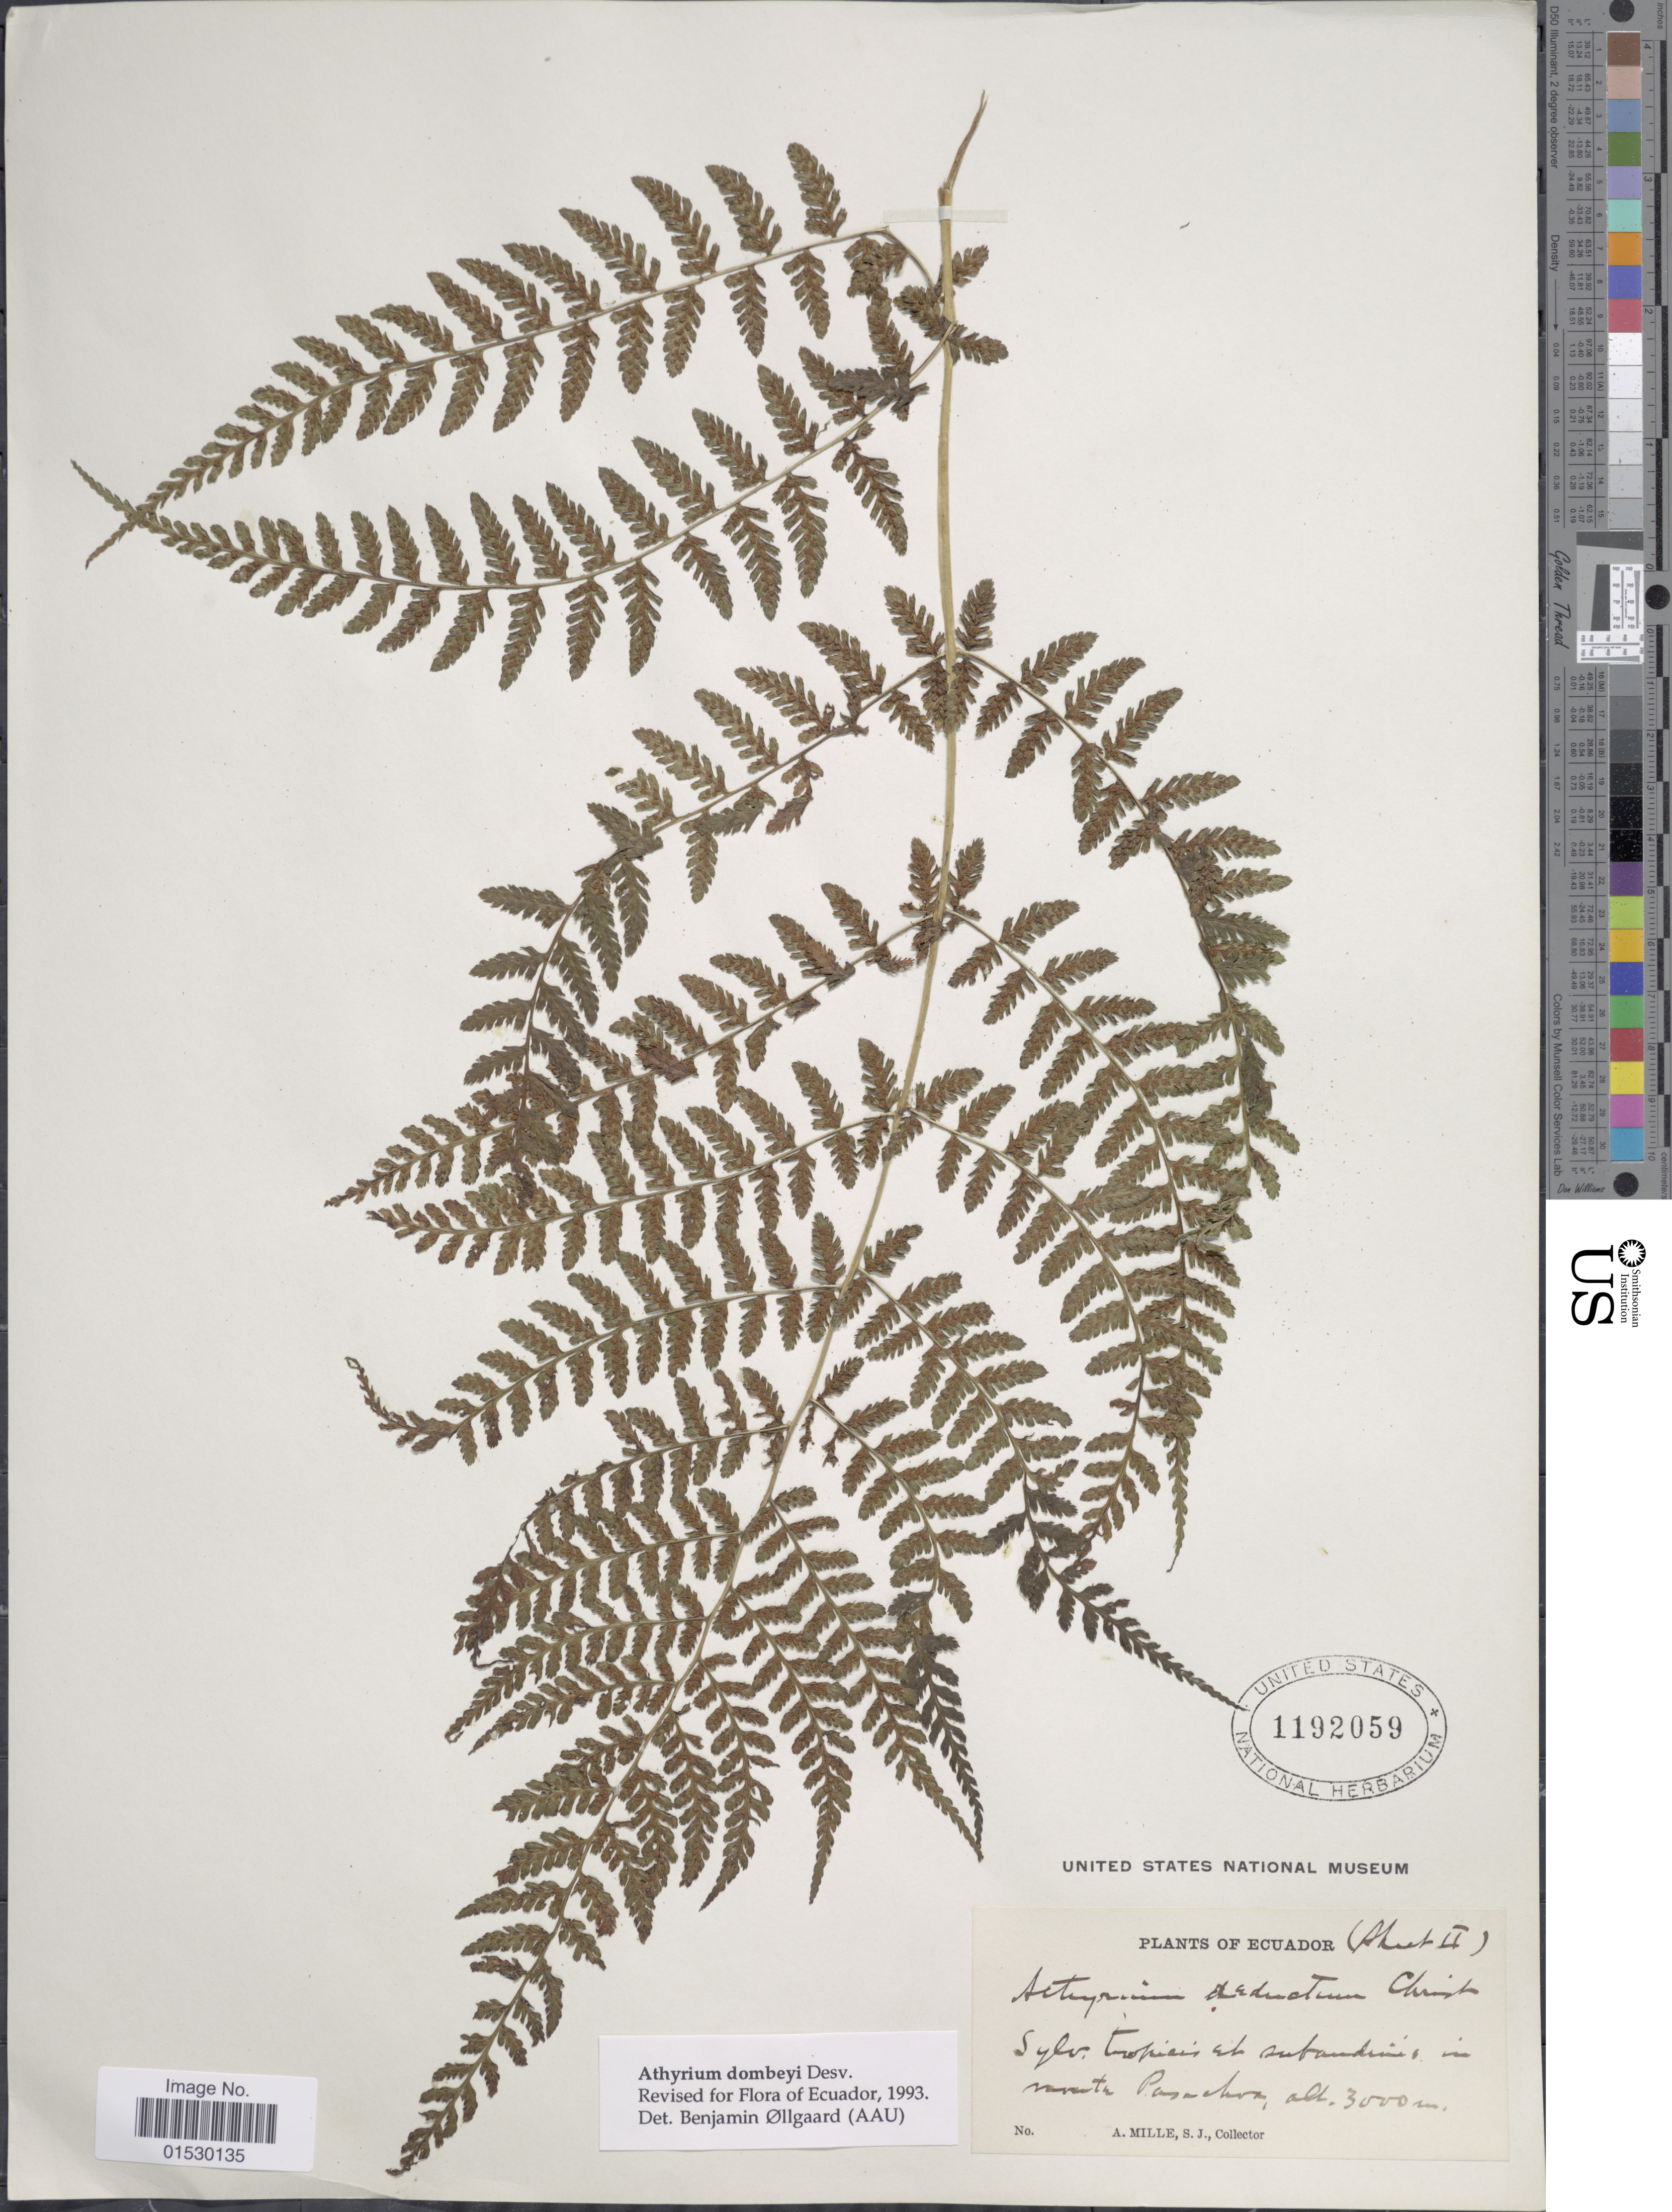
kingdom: Plantae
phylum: Tracheophyta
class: Polypodiopsida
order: Polypodiales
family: Athyriaceae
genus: Athyrium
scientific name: Athyrium dombei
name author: (Desv.) C. Chr.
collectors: A. Mille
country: Ecuador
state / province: Pichincha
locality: Sylv. tropicis et subandinis in mount Pasochoa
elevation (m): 3000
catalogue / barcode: US 1192059